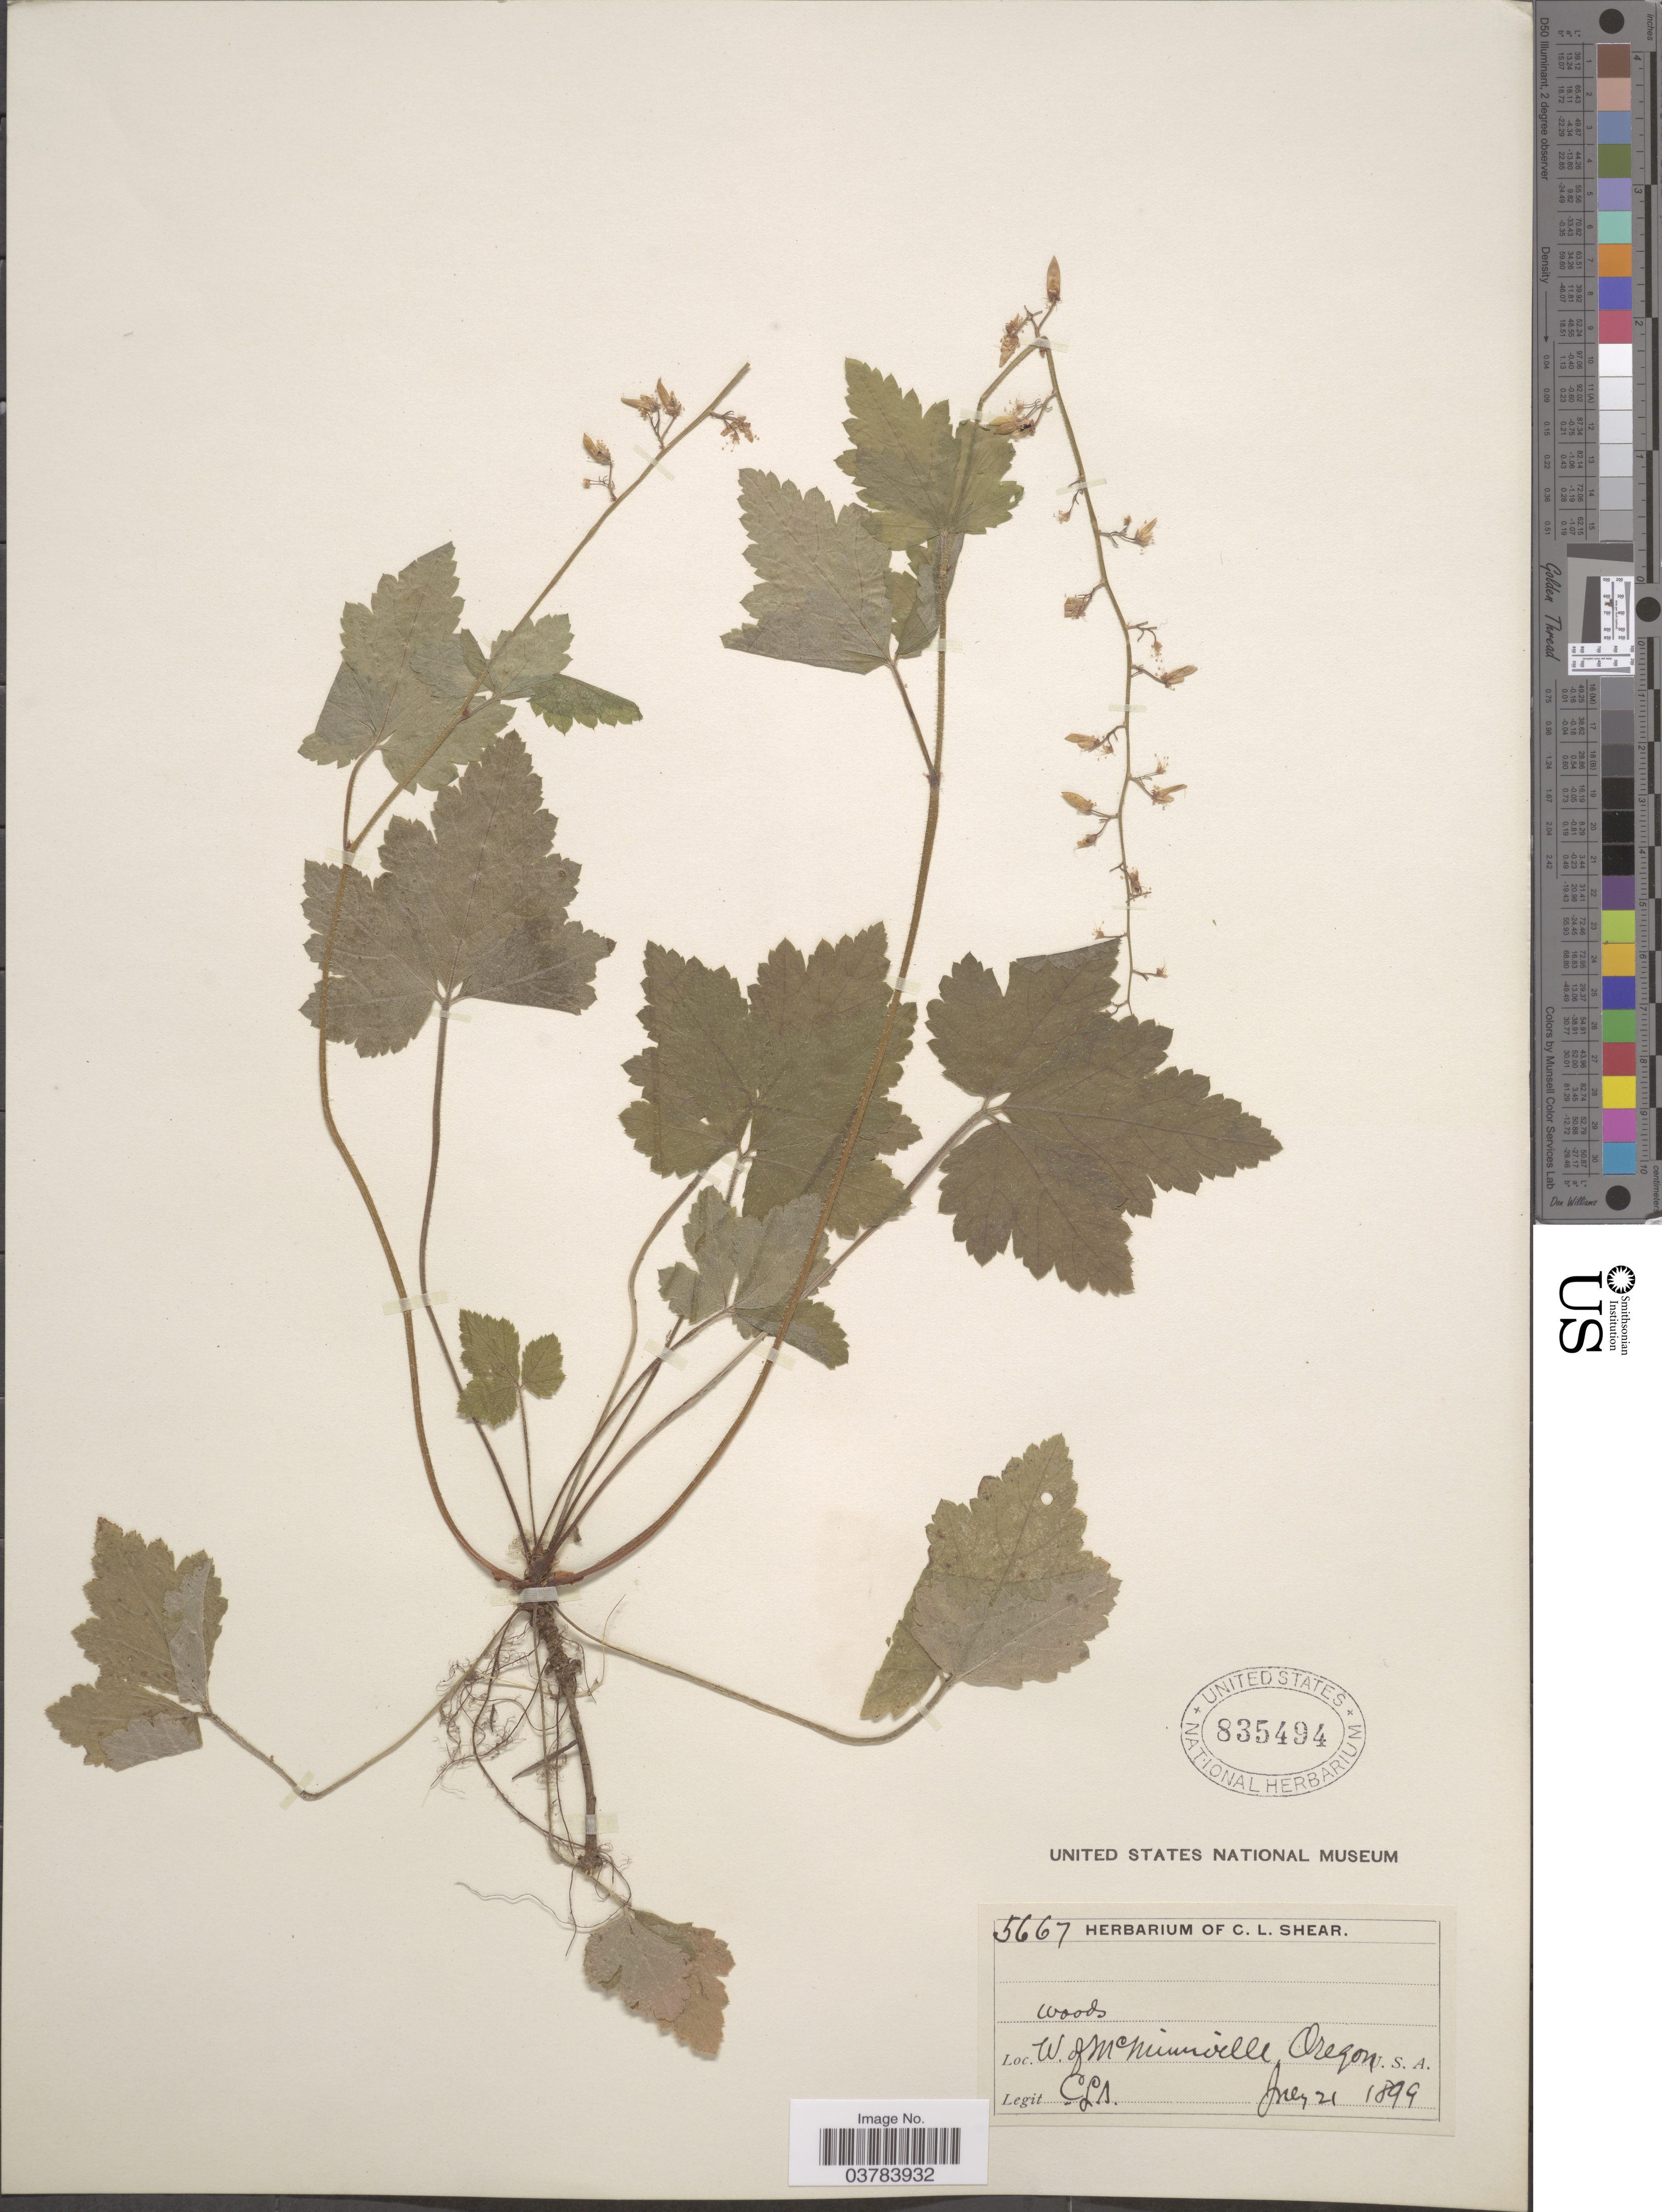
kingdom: Plantae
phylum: Tracheophyta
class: Magnoliopsida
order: Saxifragales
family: Saxifragaceae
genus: Tiarella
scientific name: Tiarella trifoliata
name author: L.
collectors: C. L. Shear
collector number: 5667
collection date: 1899-07-21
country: United States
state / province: Oregon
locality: W. of McMinnville.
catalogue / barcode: US 835494